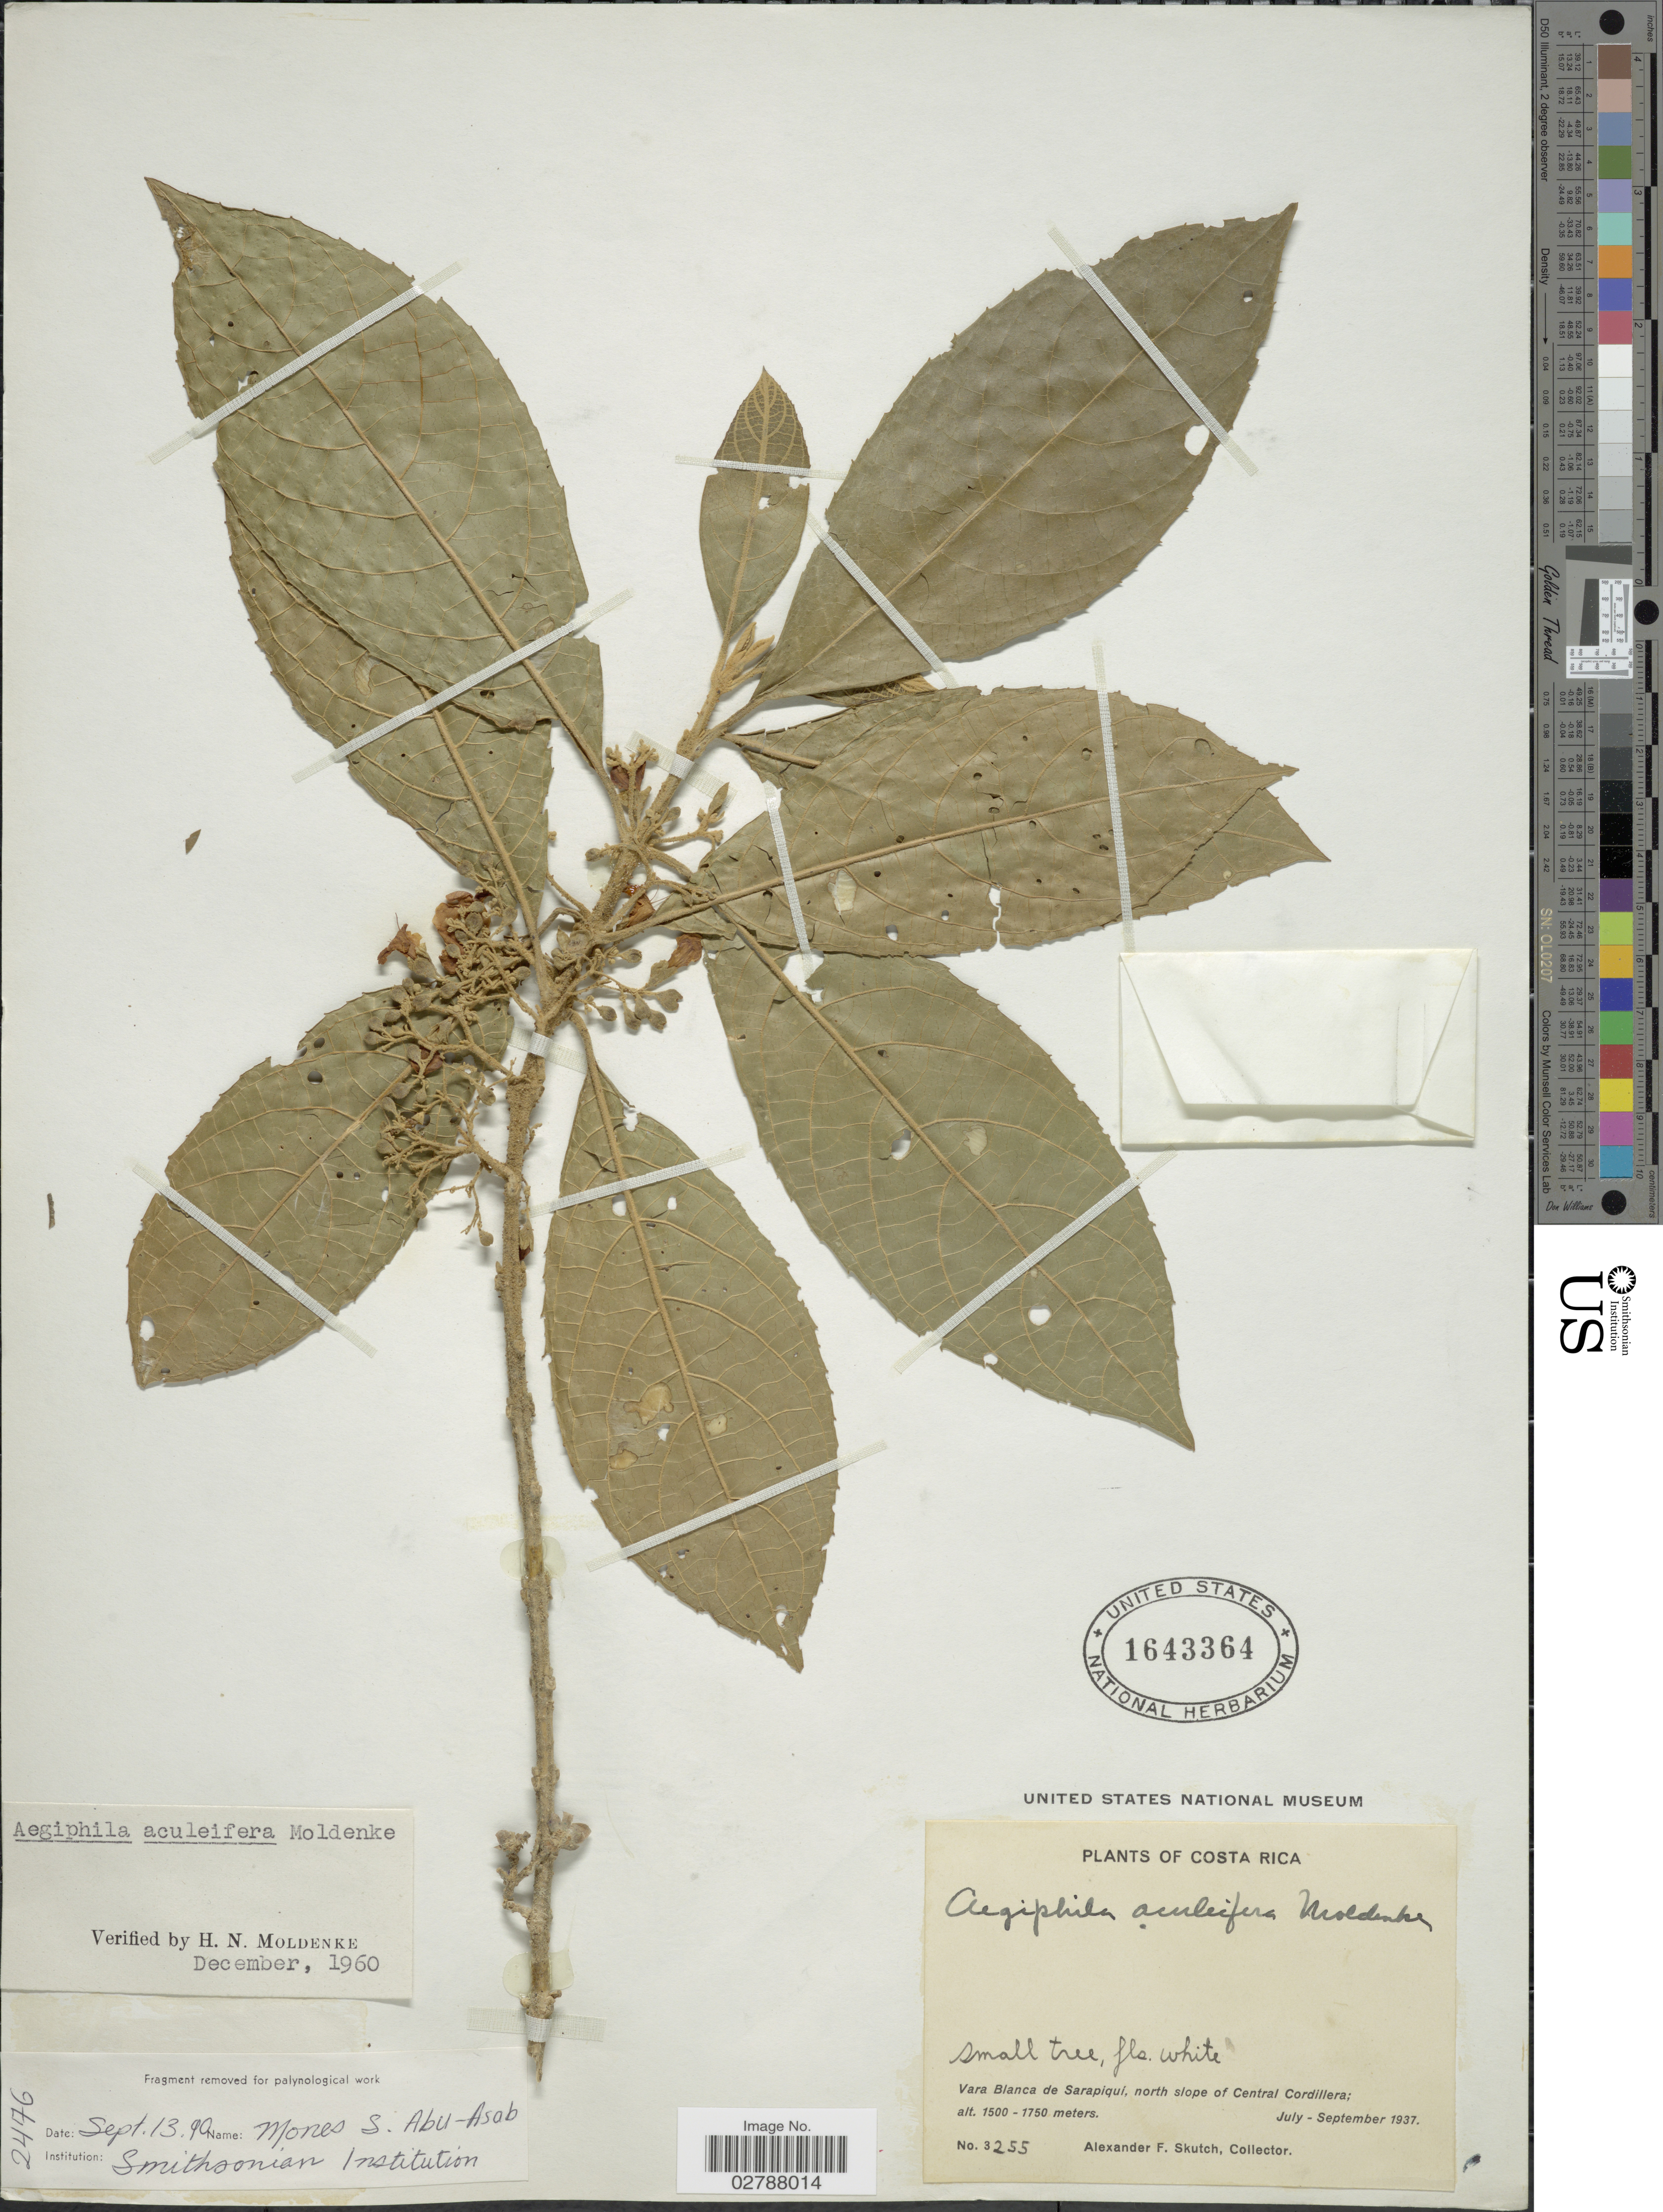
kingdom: Plantae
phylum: Tracheophyta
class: Magnoliopsida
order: Lamiales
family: Lamiaceae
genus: Aegiphila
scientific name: Aegiphila aculeifera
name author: Moldenke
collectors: A. F. Skutch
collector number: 3255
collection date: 1937-07/1937-09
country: Costa Rica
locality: Vara Blanca de Sarapiqui, north slope of Central Cordillera.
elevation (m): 1500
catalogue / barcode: US 1643364